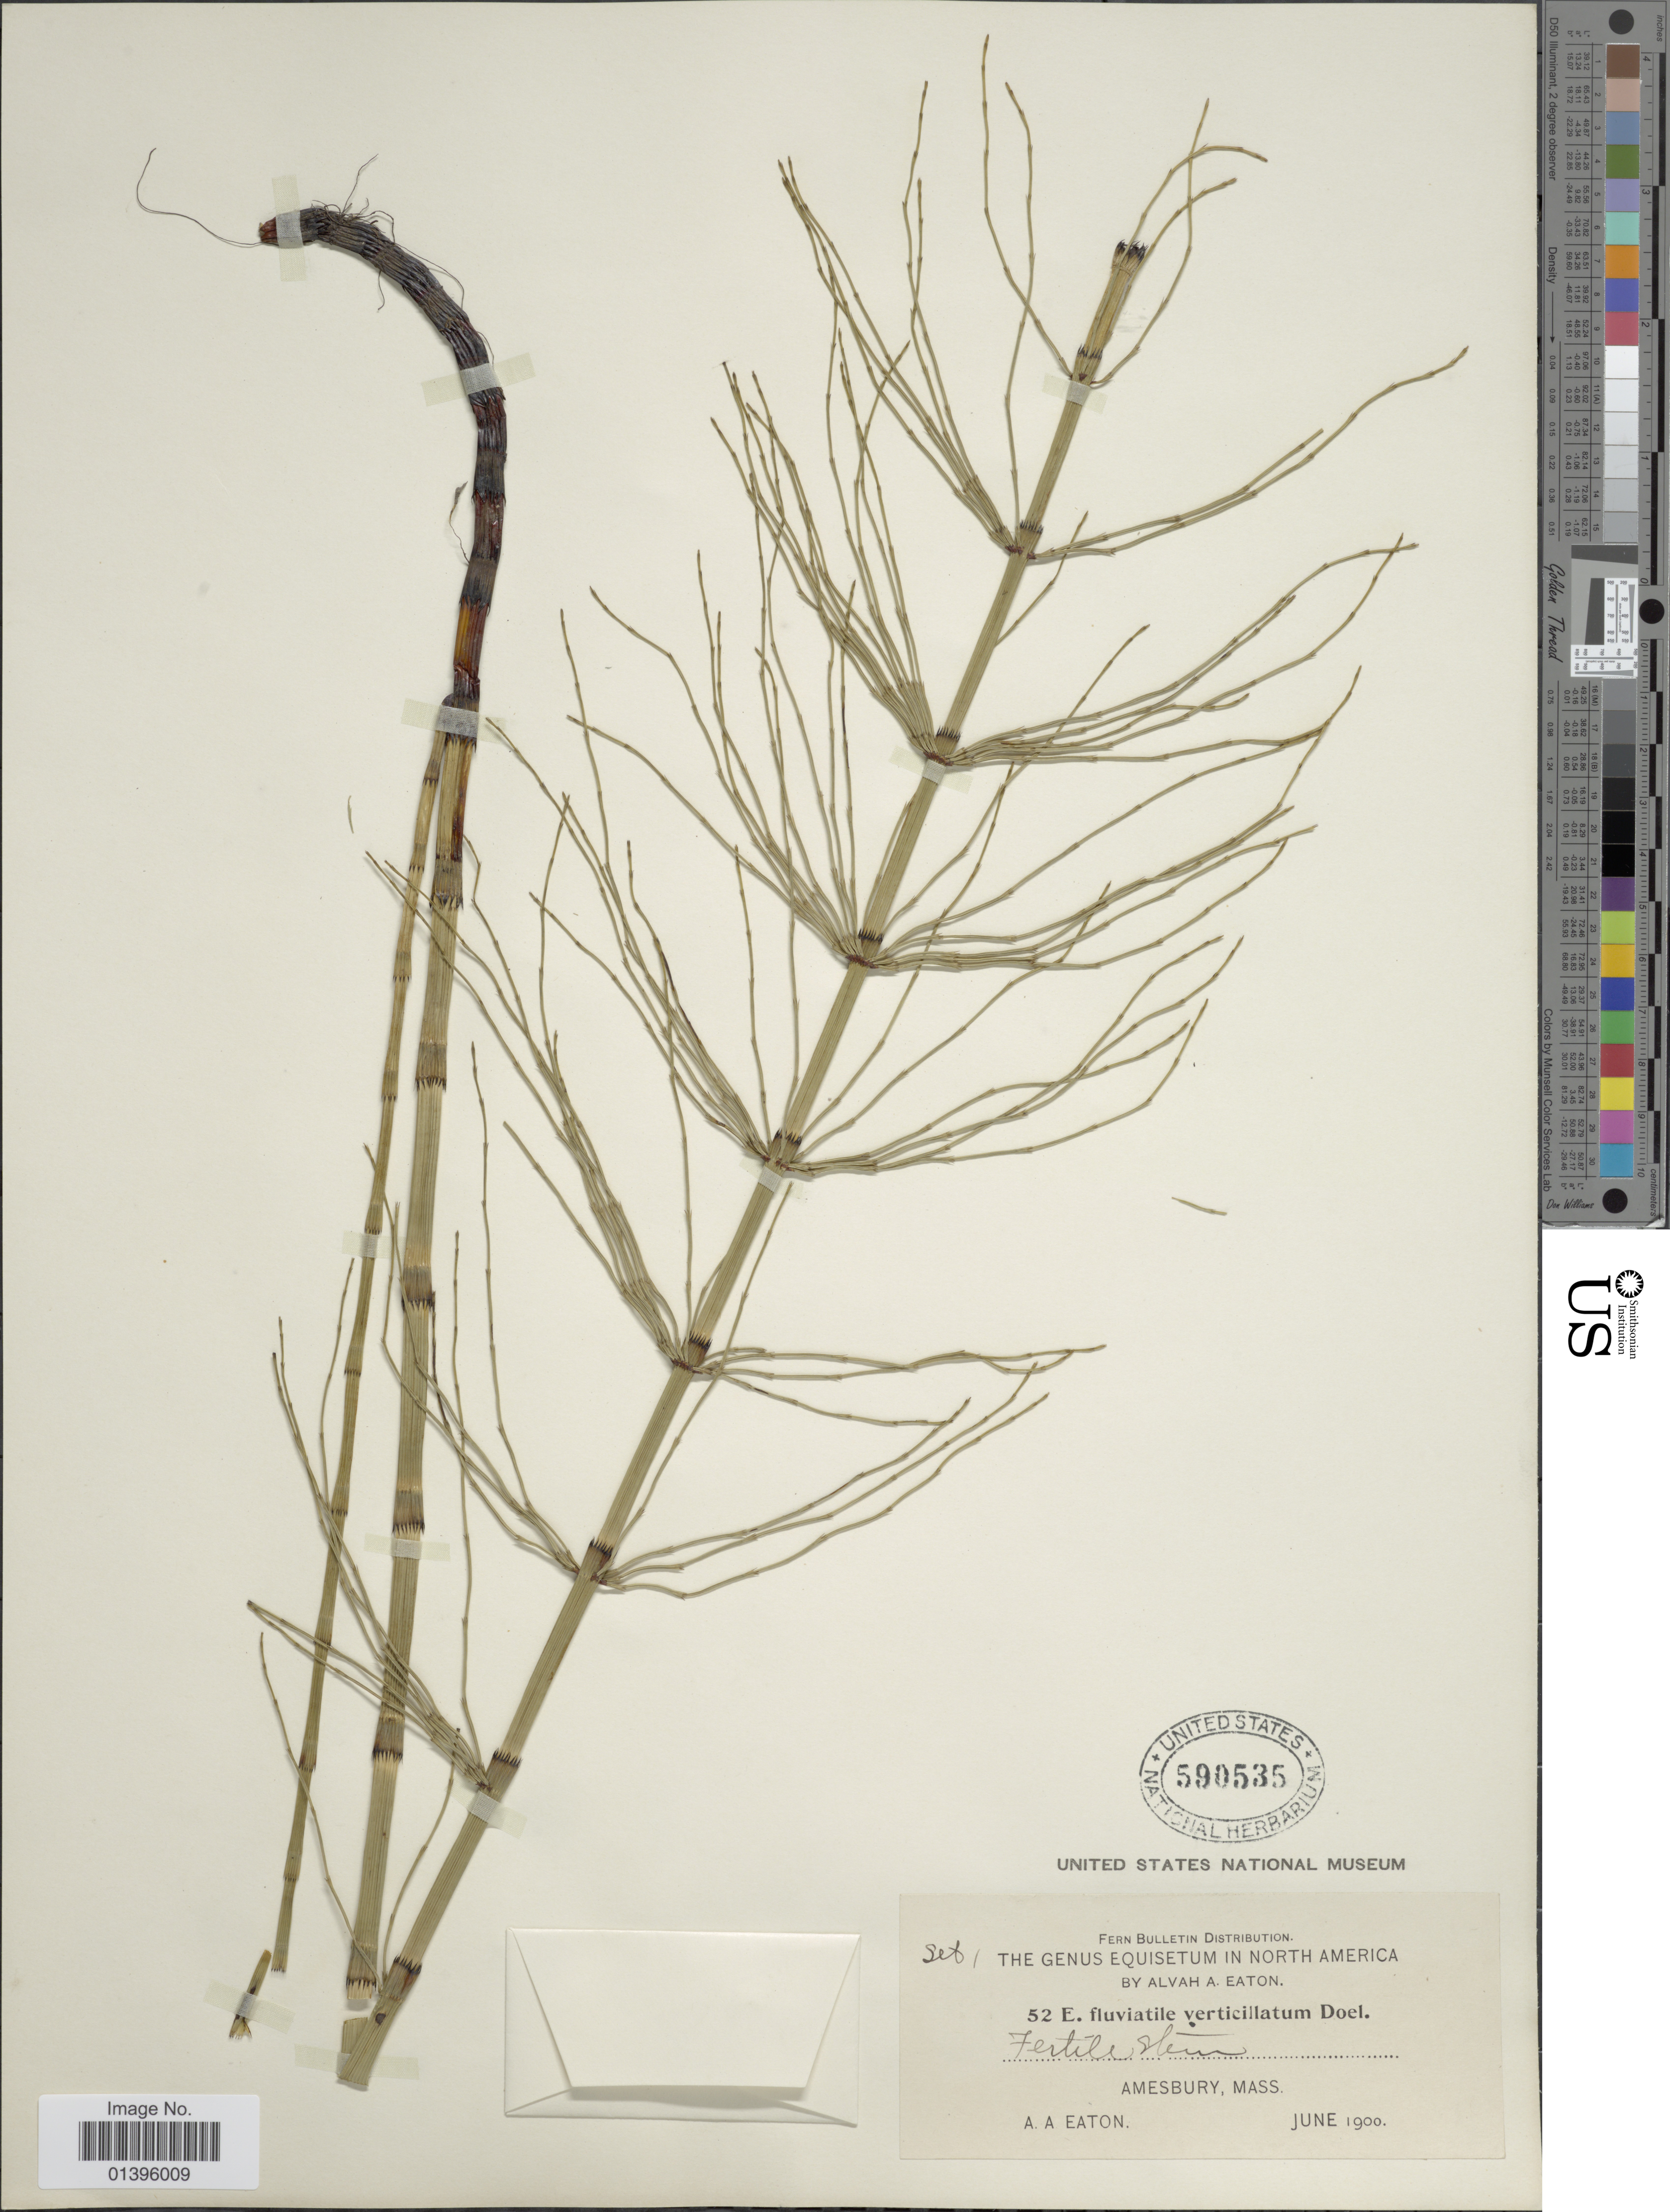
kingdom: Plantae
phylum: Tracheophyta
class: Polypodiopsida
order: Equisetales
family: Equisetaceae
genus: Equisetum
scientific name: Equisetum fluviatile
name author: L.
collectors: A. A. Eaton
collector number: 52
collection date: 1900-06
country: United States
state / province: Massachusetts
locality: Amesbury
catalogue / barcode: US 590535